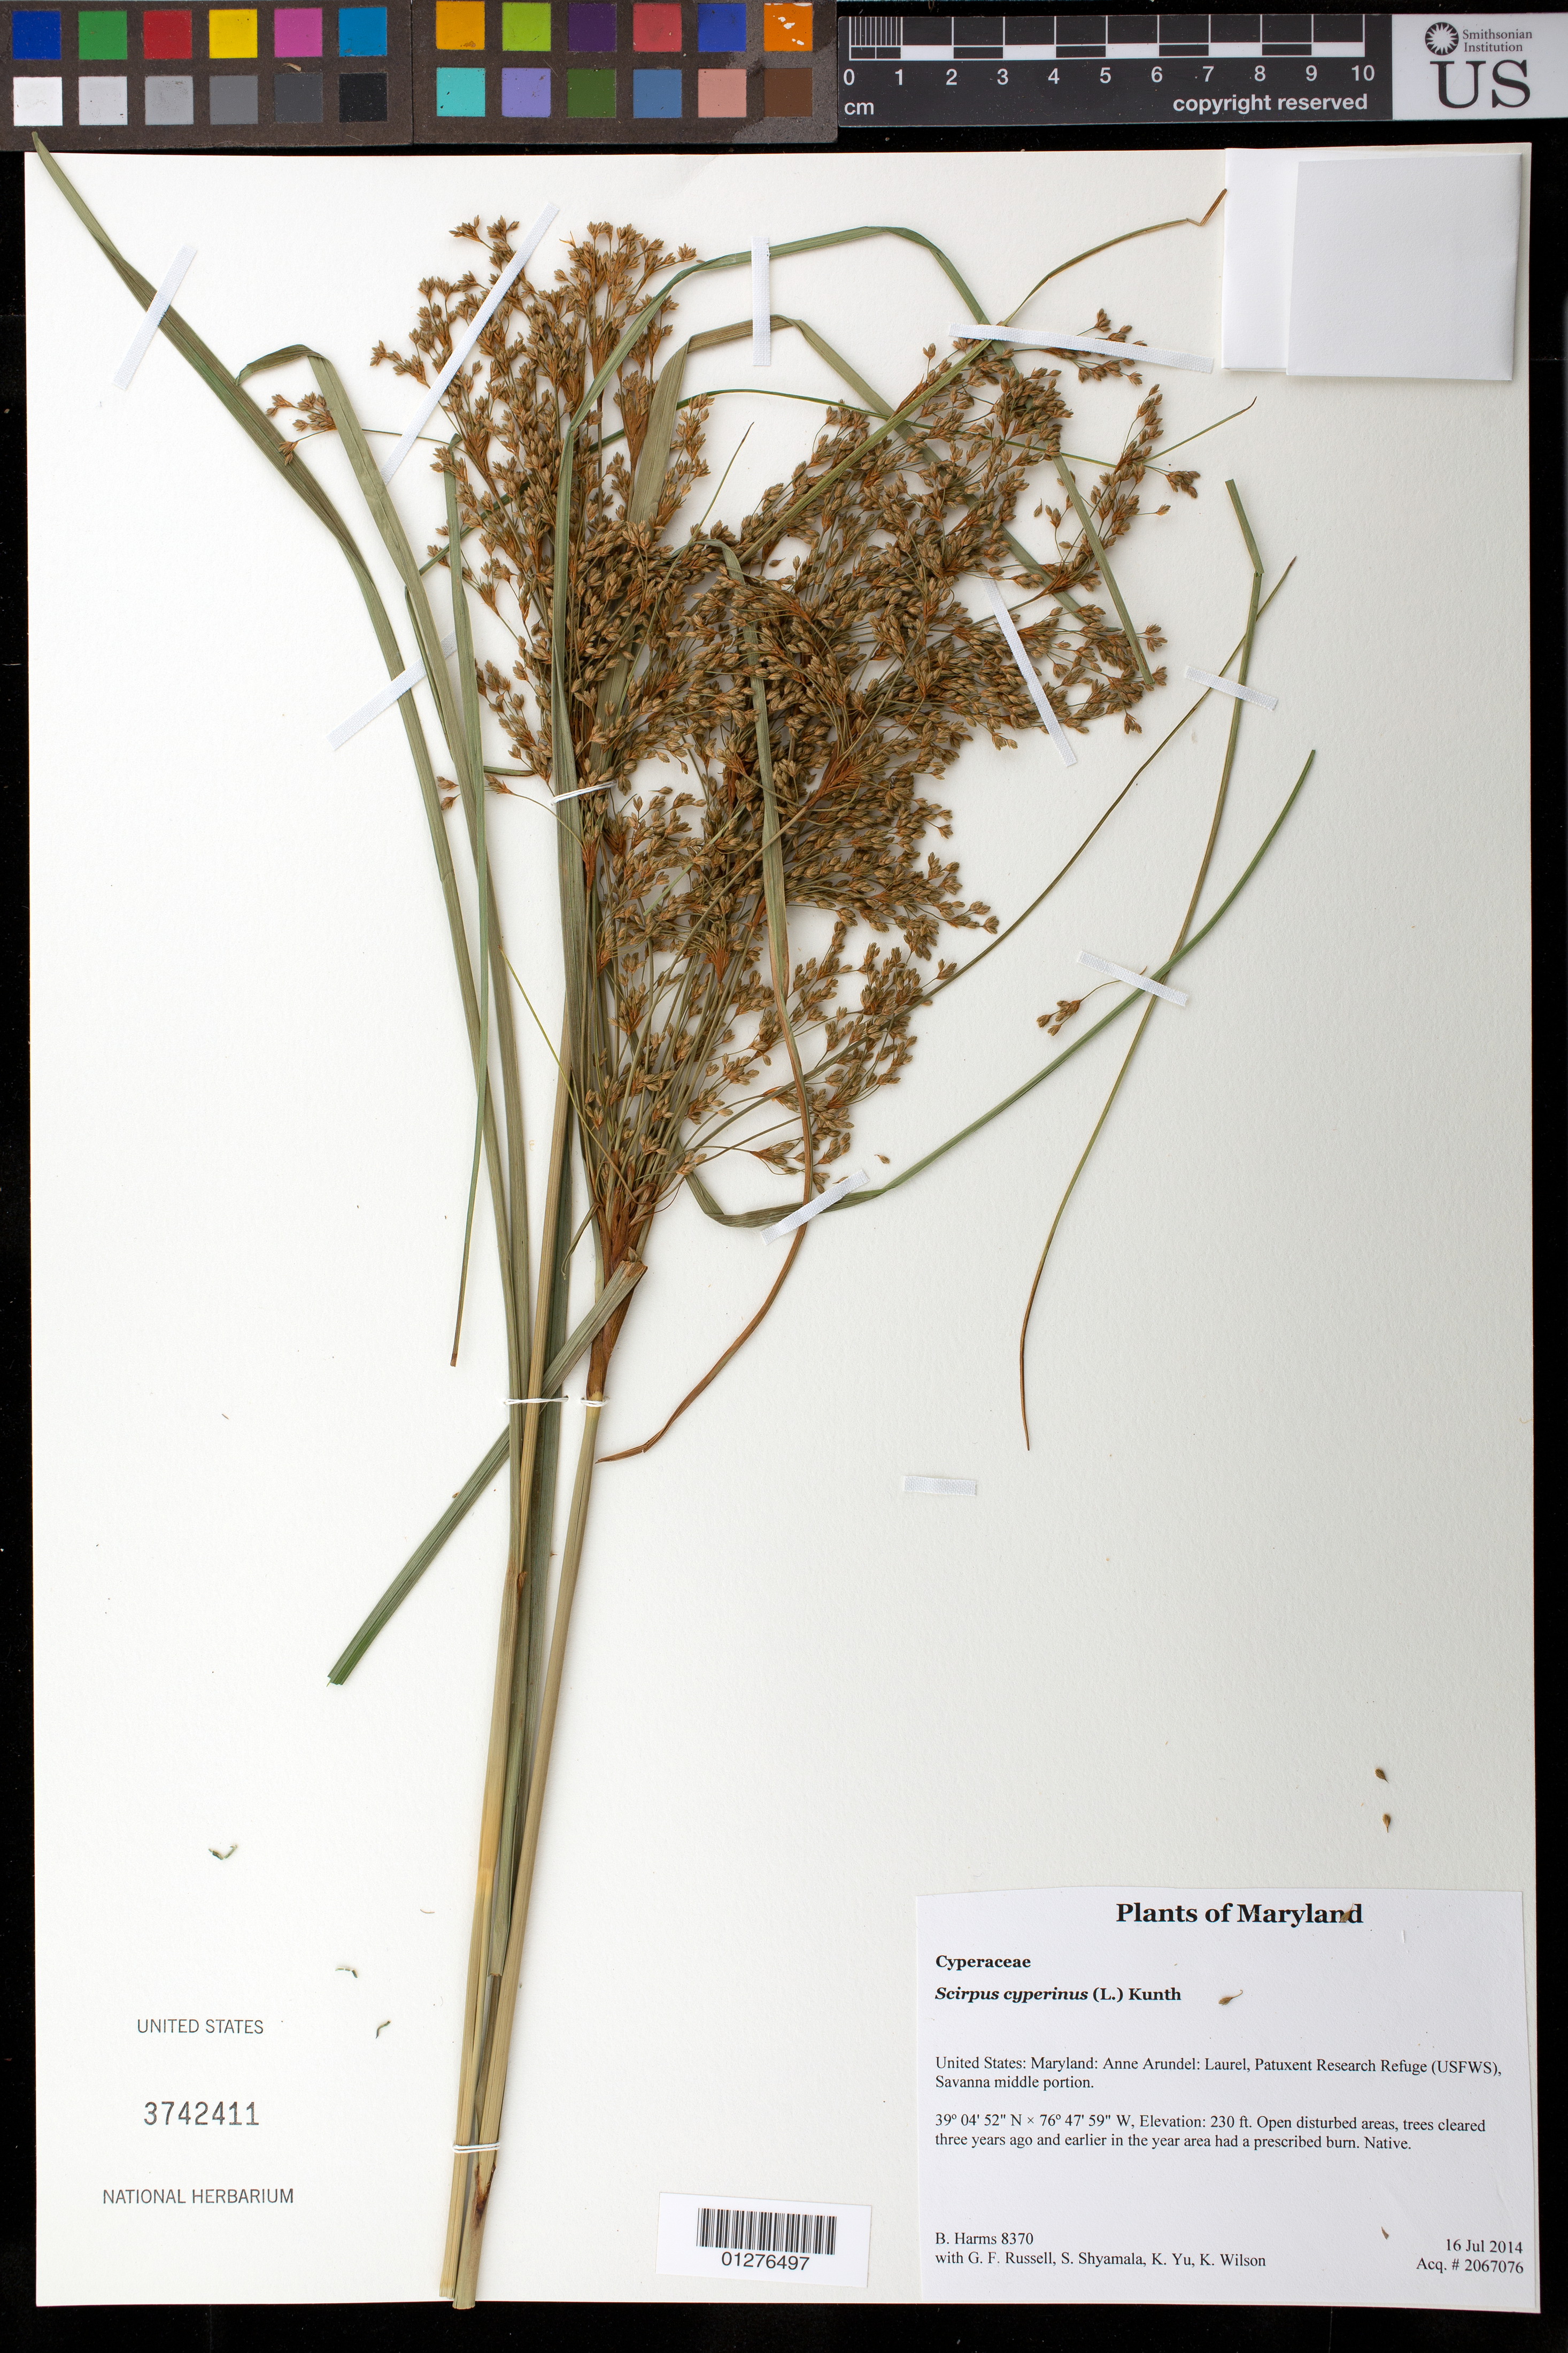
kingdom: Plantae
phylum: Tracheophyta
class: Liliopsida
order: Poales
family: Cyperaceae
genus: Scirpus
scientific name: Scirpus cyperinus (L.) Kunth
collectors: B. Harms, G. Russell, S. Shyamala, K. Yu & K. Wilson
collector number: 8370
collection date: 2014-07-16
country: United States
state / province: Maryland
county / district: Anne Arundel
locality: Laurel, Patuxent Research Refuge (USFWS), Savanna middle portion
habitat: Open disturbed areas, trees cleared three years ago and earlier in the year area had a prescribed burn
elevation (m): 70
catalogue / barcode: US 3742411